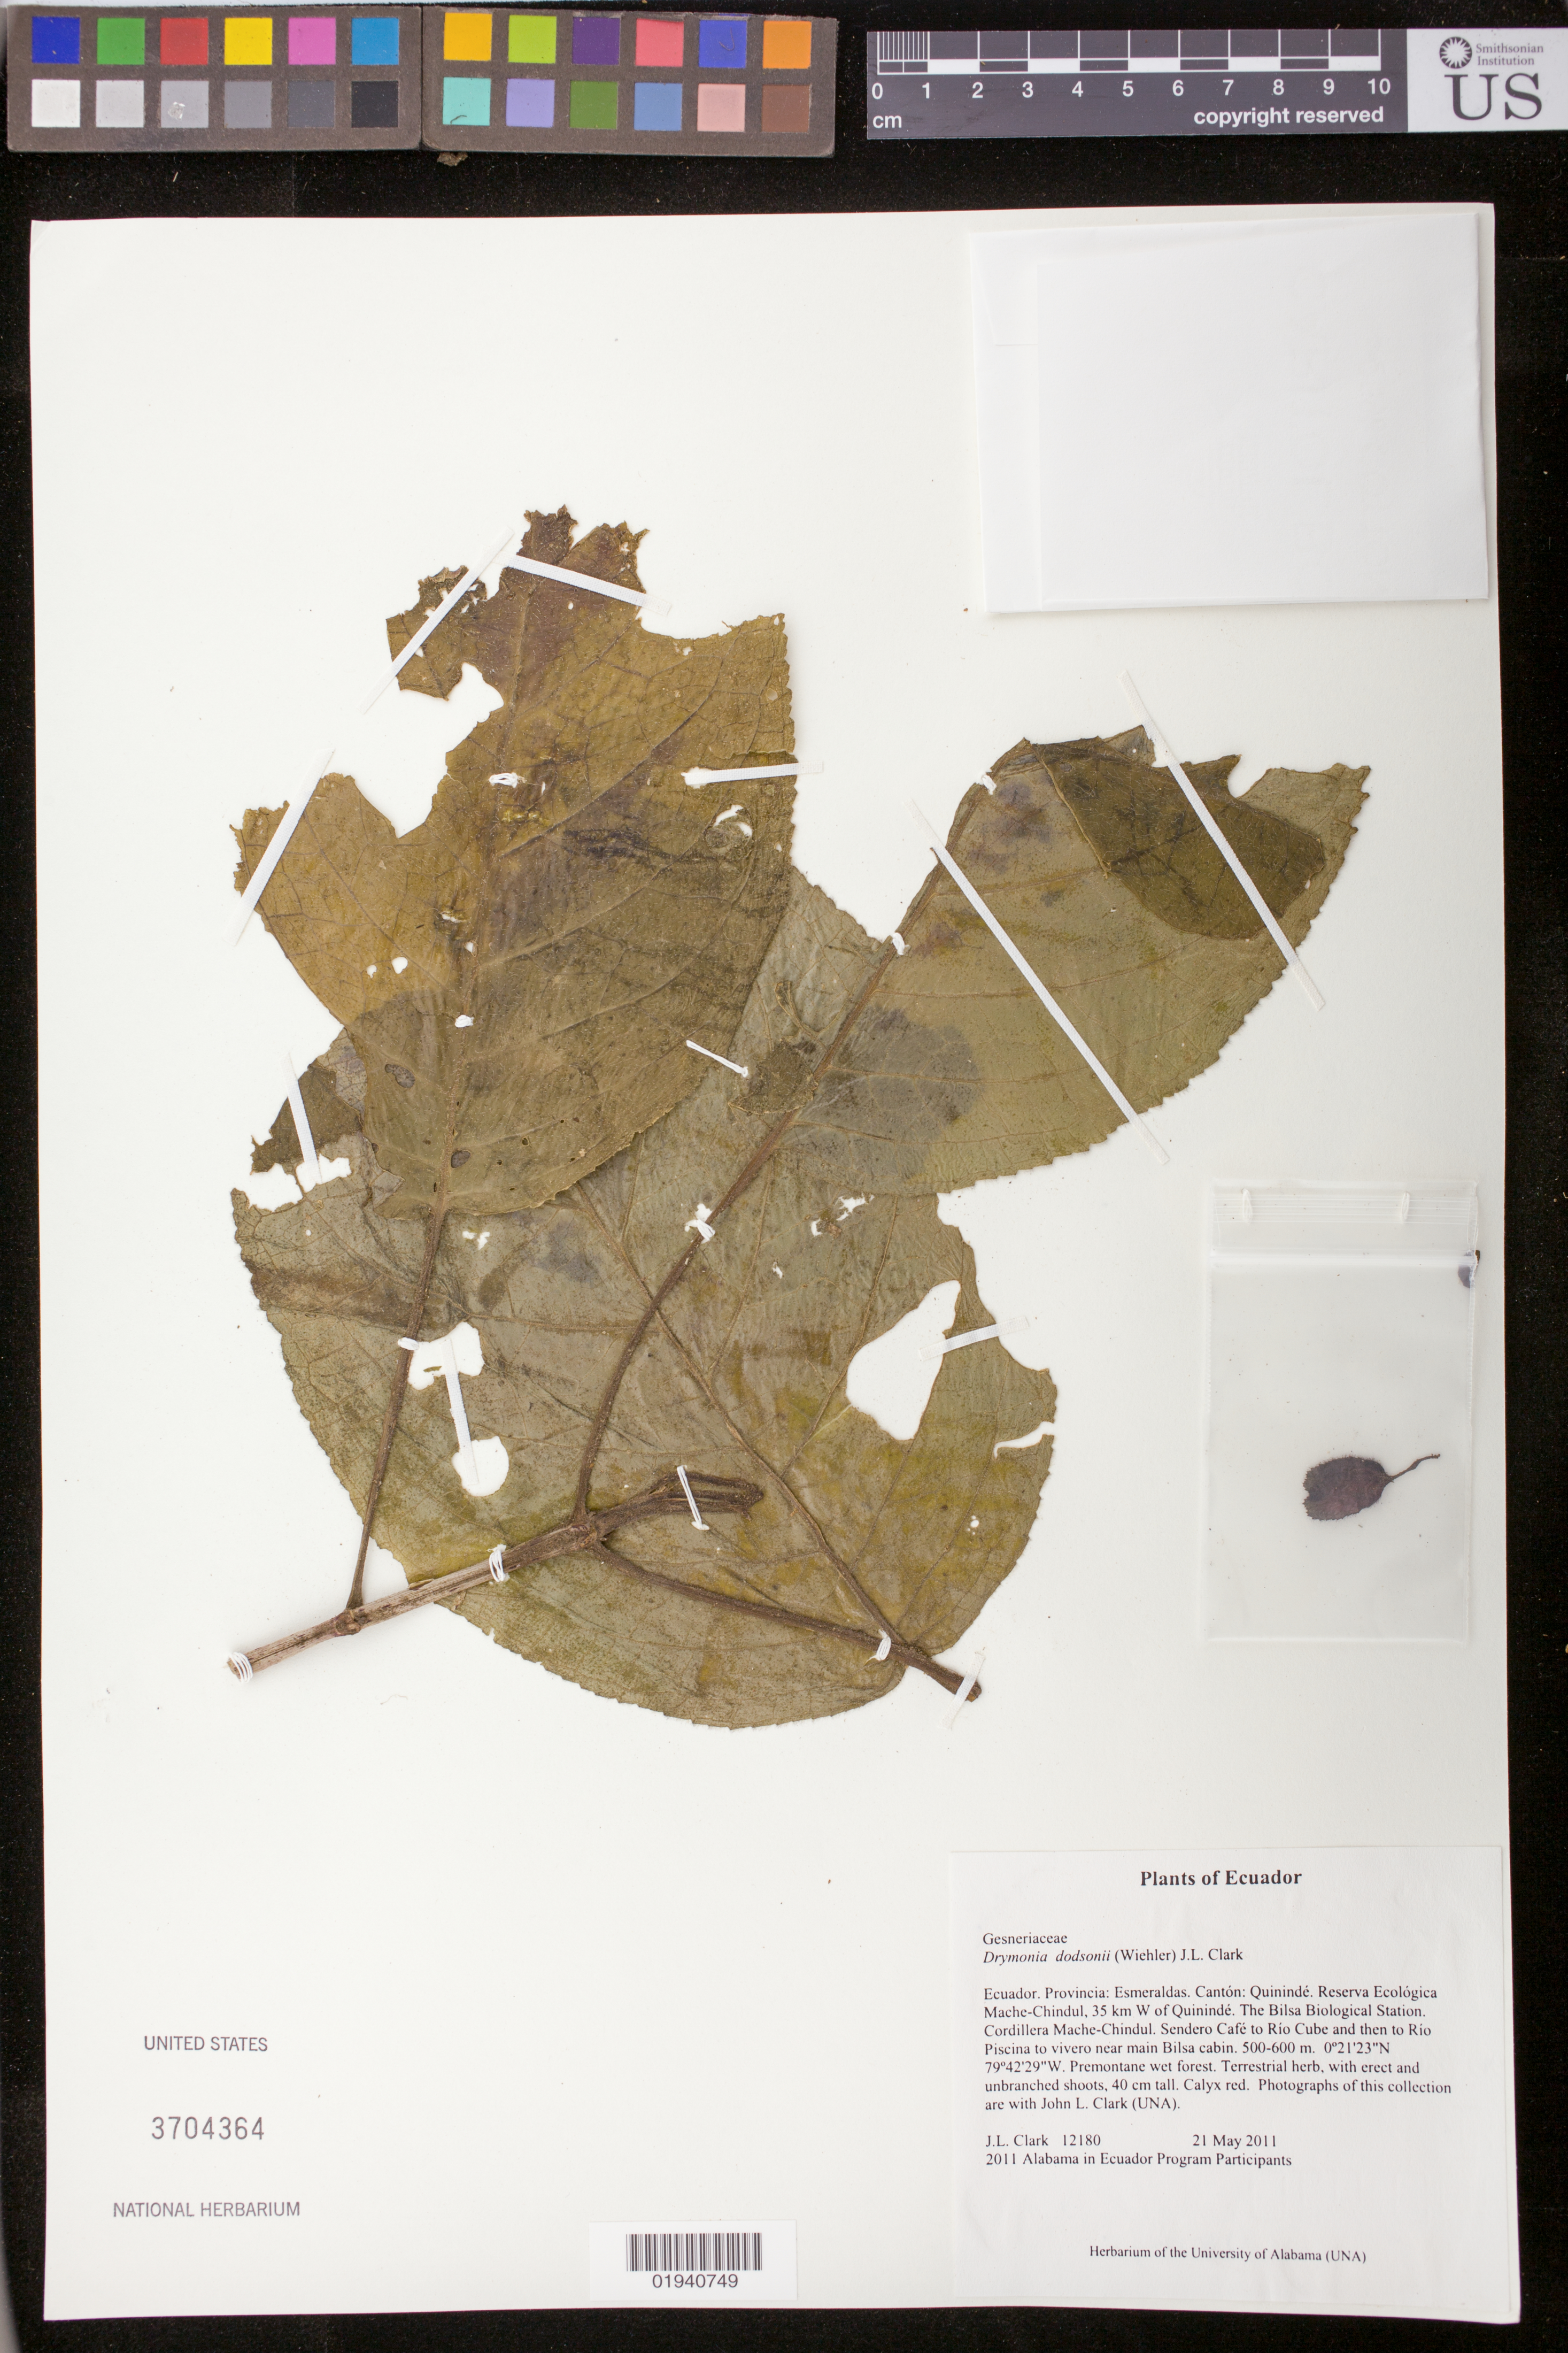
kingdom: Plantae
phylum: Tracheophyta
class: Magnoliopsida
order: Lamiales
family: Gesneriaceae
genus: Drymonia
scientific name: Drymonia dodsonii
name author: (Wiehler) J.L. Clark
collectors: J. L. Clark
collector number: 12180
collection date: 2011-05-21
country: Ecuador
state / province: Esmeraldas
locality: Canton: Quininde, Reserva Ecologica Mache-Chindul, 35 km W of Quininde. Bilsa Biological Station. Cordillera Mache-Chindul. Sendero Cafe to Rio Cube and then to Rio Piscina to vivero near main Bilsa cabin.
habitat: Premontane wet forest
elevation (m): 500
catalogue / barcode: US 3704364